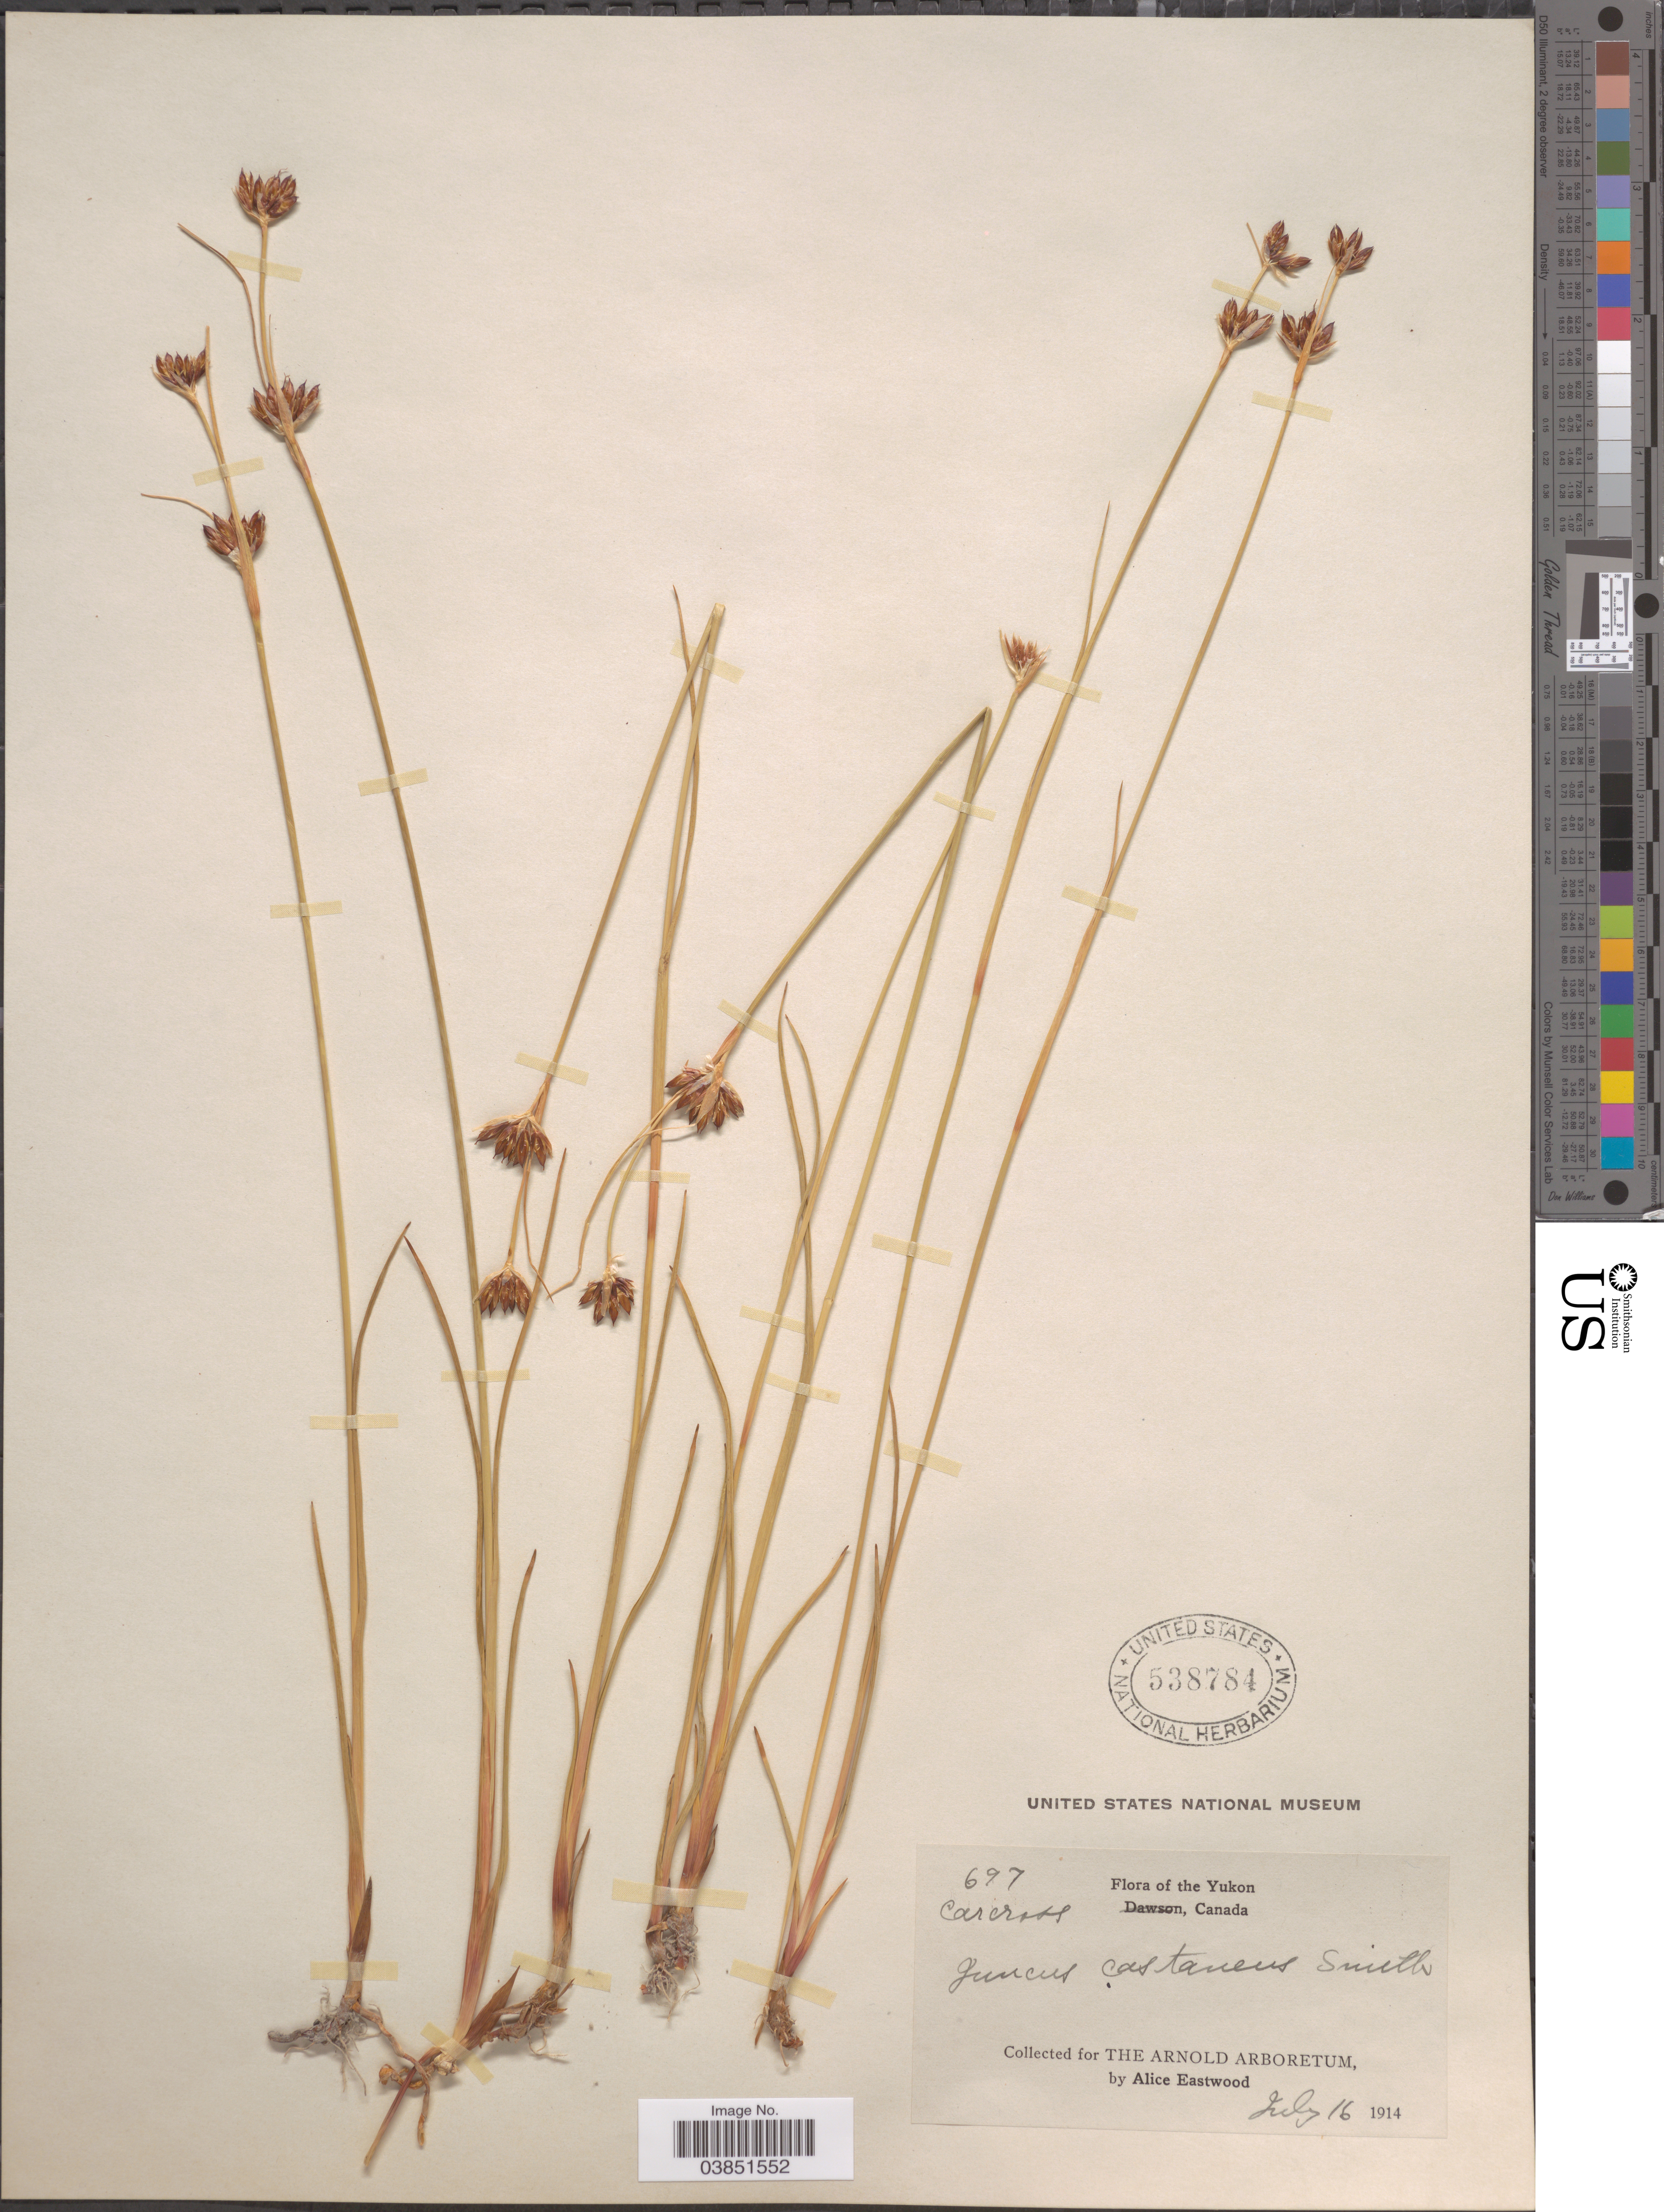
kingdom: Plantae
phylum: Tracheophyta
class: Liliopsida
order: Poales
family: Juncaceae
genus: Juncus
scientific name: Juncus castaneus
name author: Sm.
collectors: A. Eastwood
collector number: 697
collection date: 1914-07-16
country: Canada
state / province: Yukon Territory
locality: The Yukon. Carcross.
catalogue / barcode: US 538784